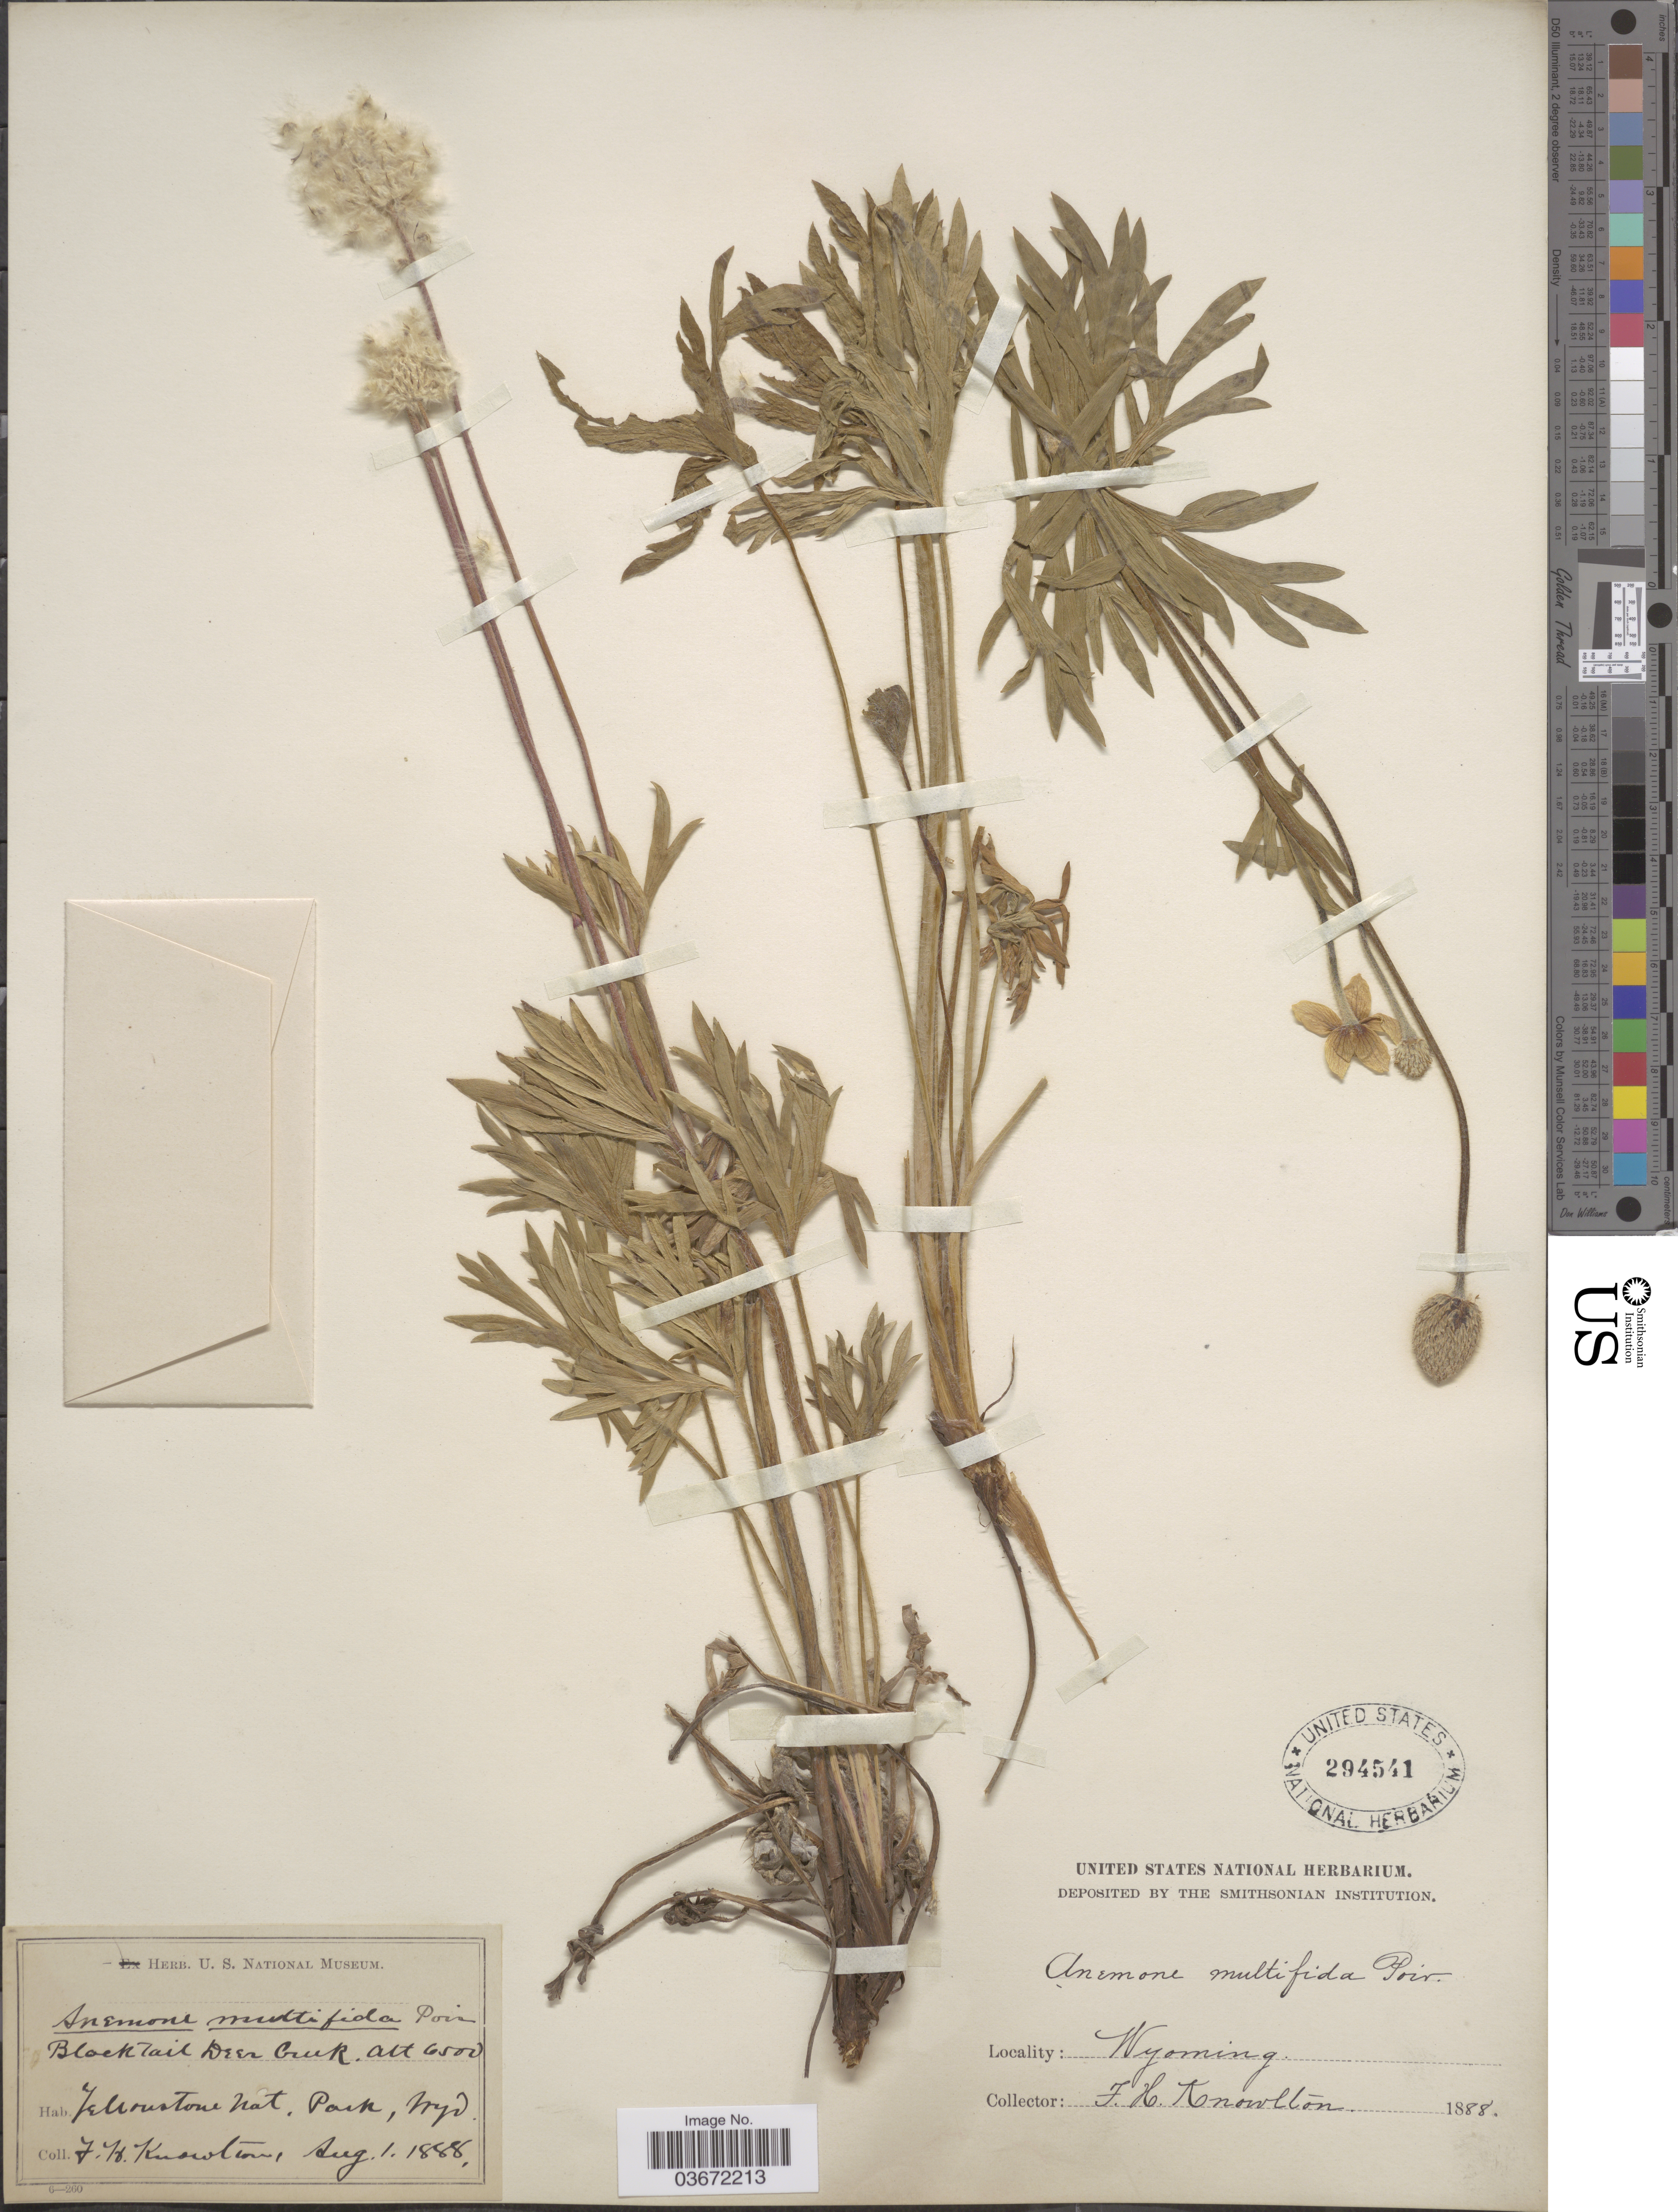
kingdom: Plantae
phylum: Tracheophyta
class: Magnoliopsida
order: Ranunculales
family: Ranunculaceae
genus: Anemone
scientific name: Anemone globosa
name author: (Torr. & A. Gray) Nutt. ex A. Heller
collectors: F. H. Knowlton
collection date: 1888-08-01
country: United States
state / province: Wyoming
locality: Blocktail Deer Creek. Yellowstone Nat. Park.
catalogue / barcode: US 294541